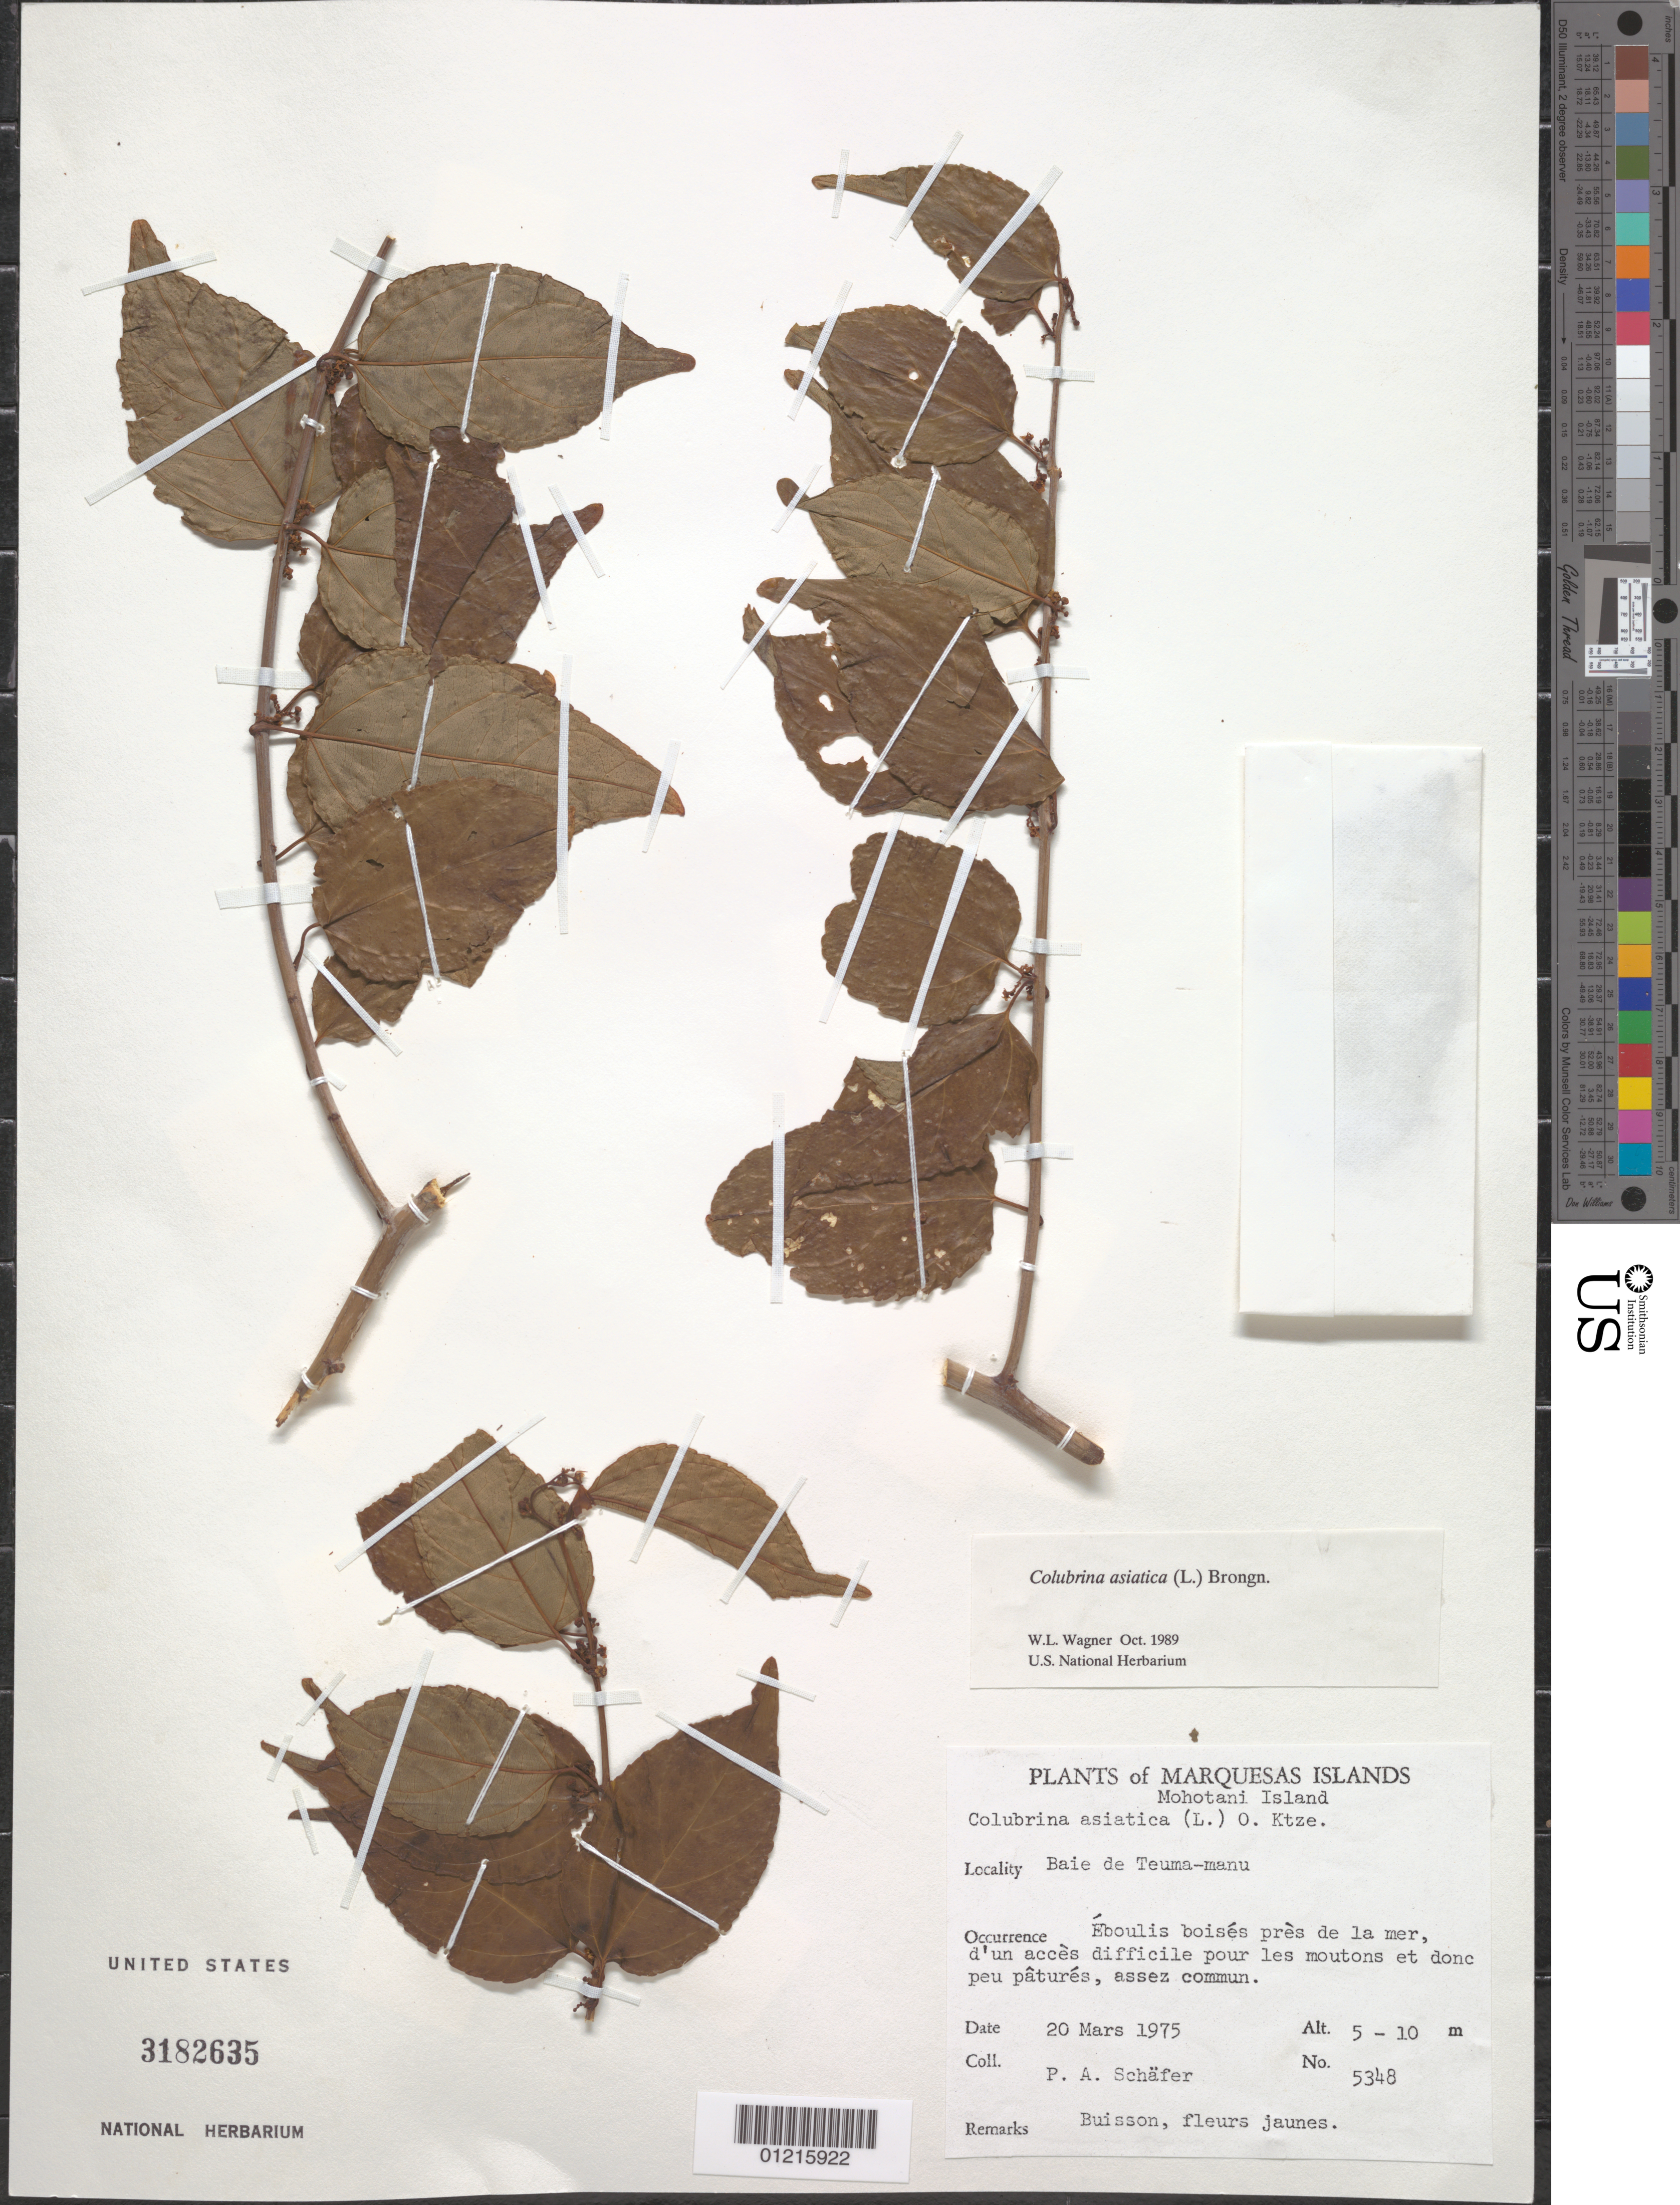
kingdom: Plantae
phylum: Tracheophyta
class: Magnoliopsida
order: Rosales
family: Rhamnaceae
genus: Colubrina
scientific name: Colubrina asiatica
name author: (L.) Brongn.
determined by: Wagner, W. L., (BOT), Smithsonian Institution - National Museum of Natural History (UNITED STATES)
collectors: P. A. Schäfer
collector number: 5348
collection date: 1975-03-20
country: French Polynesia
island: Mohotani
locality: Baie de Teuma-manu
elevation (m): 5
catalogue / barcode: US 3182635